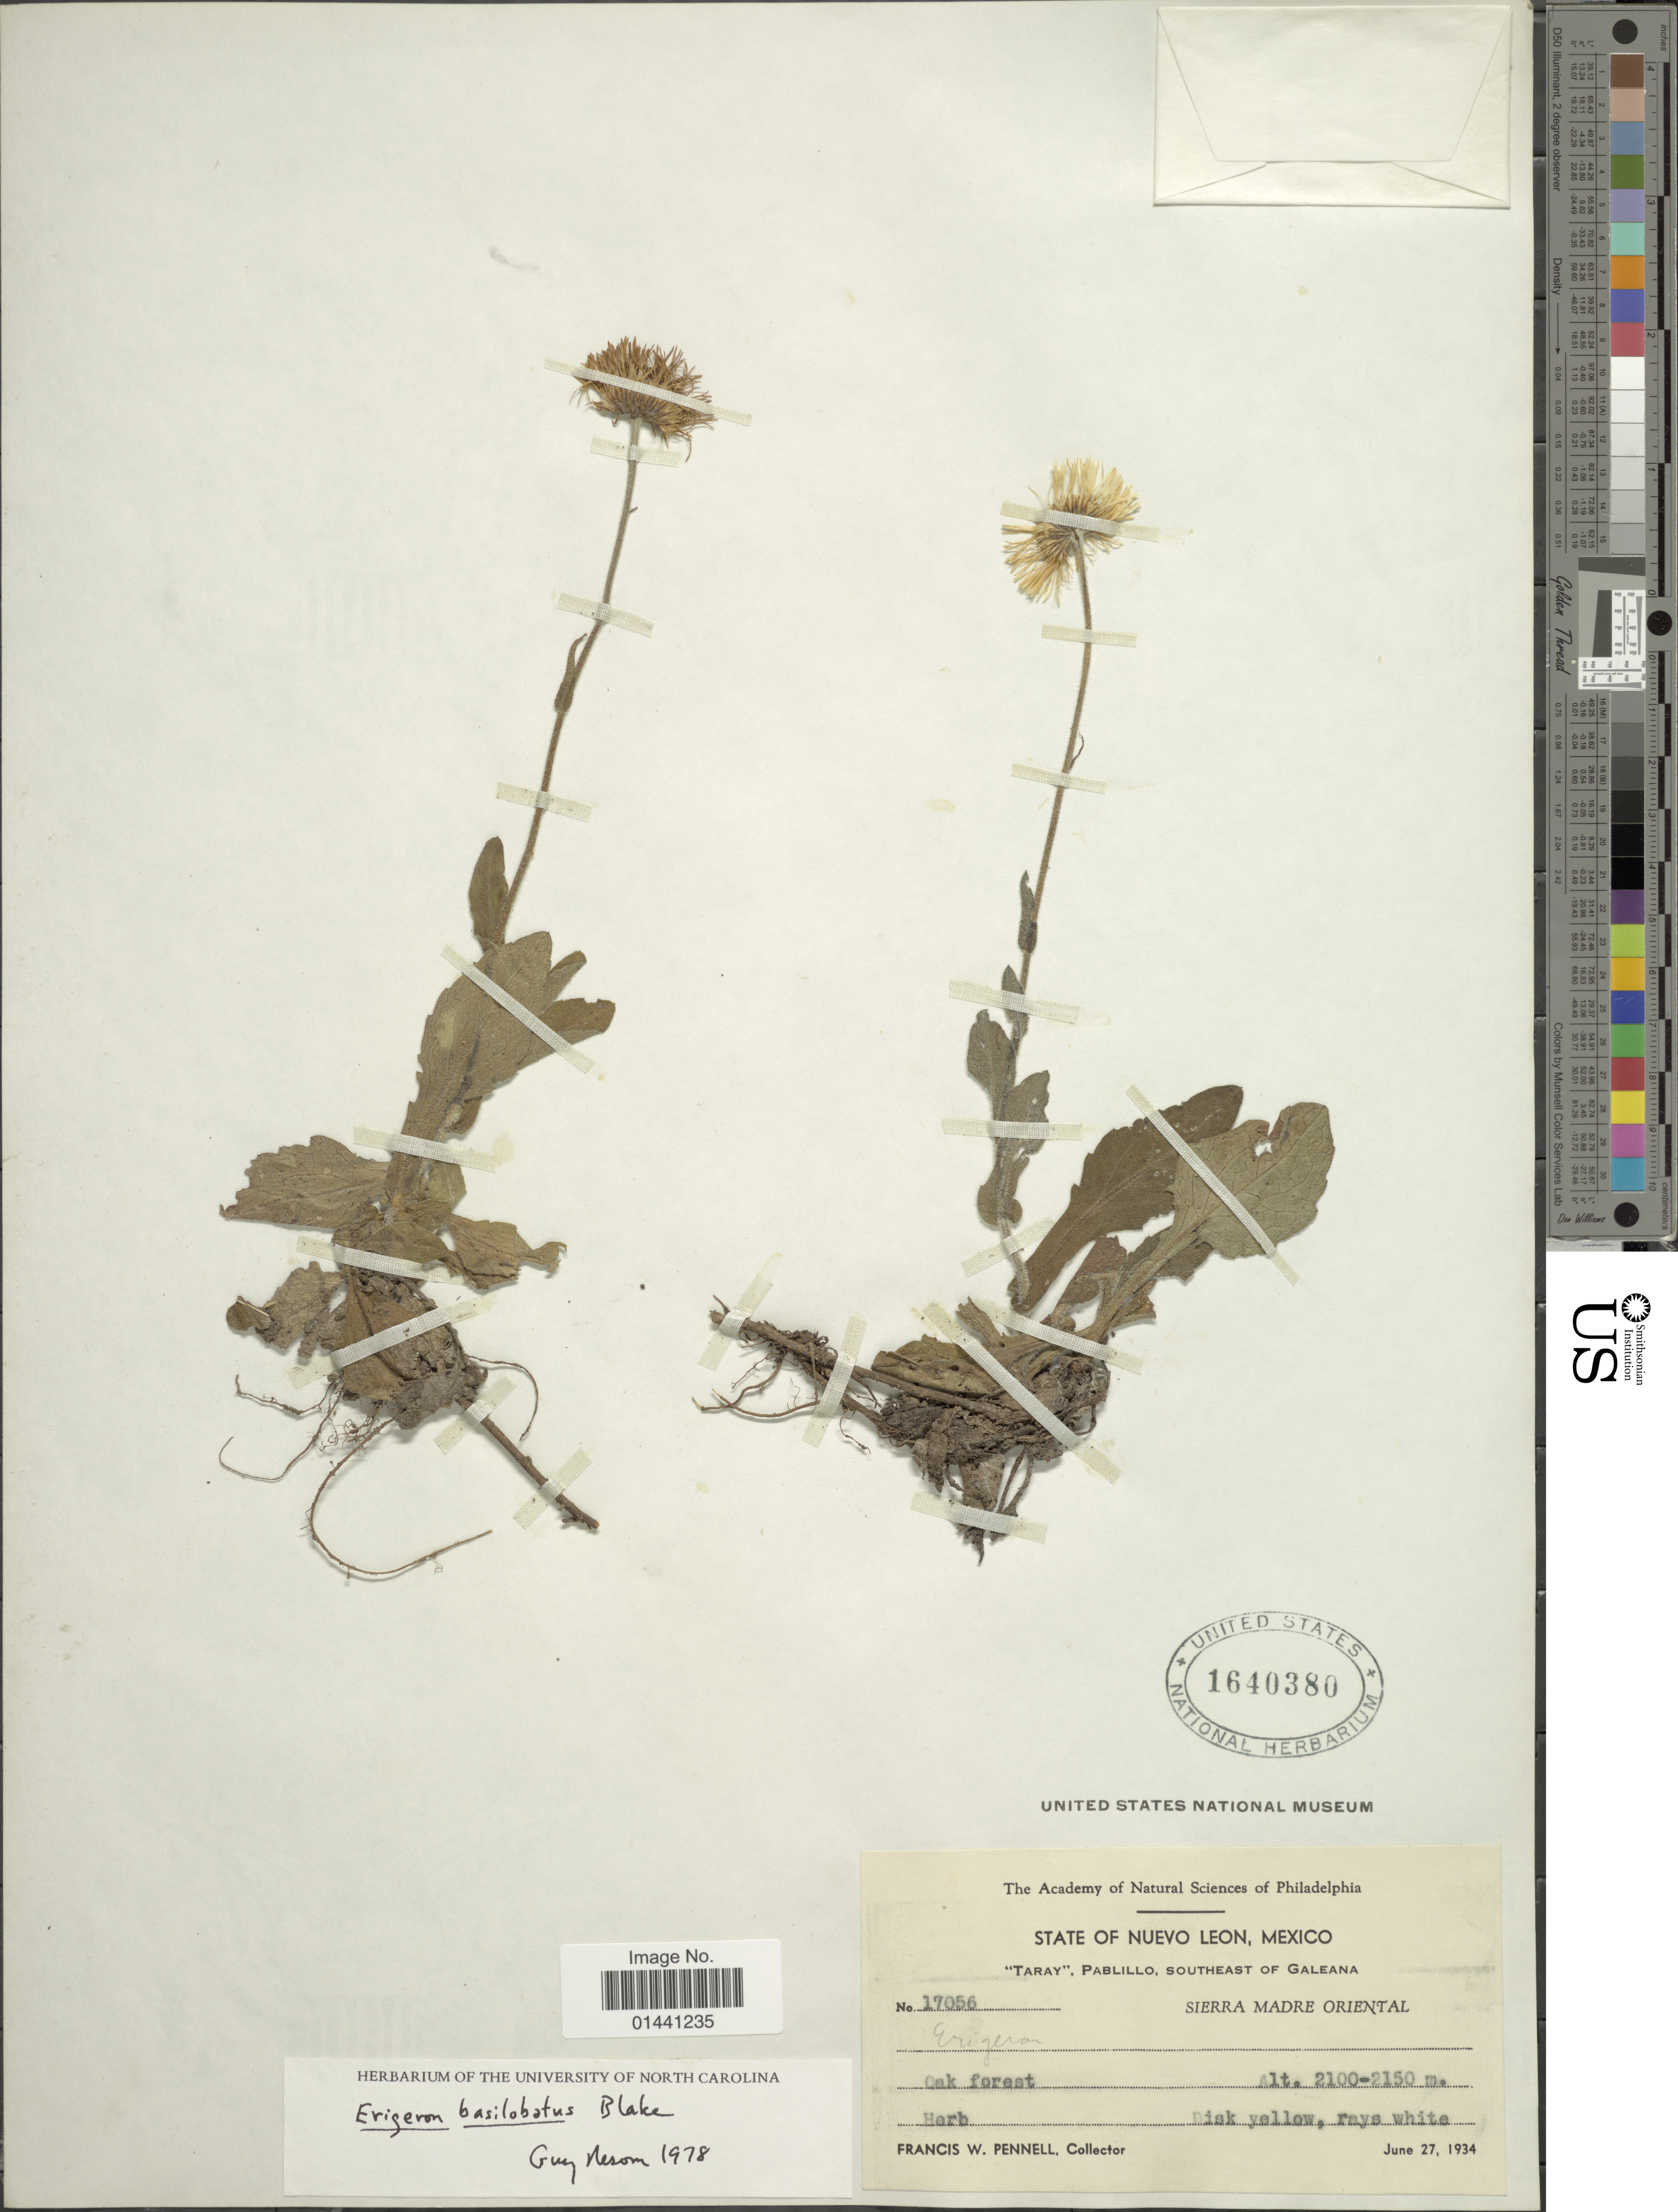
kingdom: Plantae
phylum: Tracheophyta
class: Magnoliopsida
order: Asterales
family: Asteraceae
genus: Erigeron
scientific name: Erigeron basilobatus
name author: S.F. Blake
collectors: F. W. Pennell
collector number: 17056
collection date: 1934-06-27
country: Mexico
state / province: Nuevo León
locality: Taray, pablillo, southeast of Galeana, Sierra Madre Oriental, Oak forest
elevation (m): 2100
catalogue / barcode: US 1640380